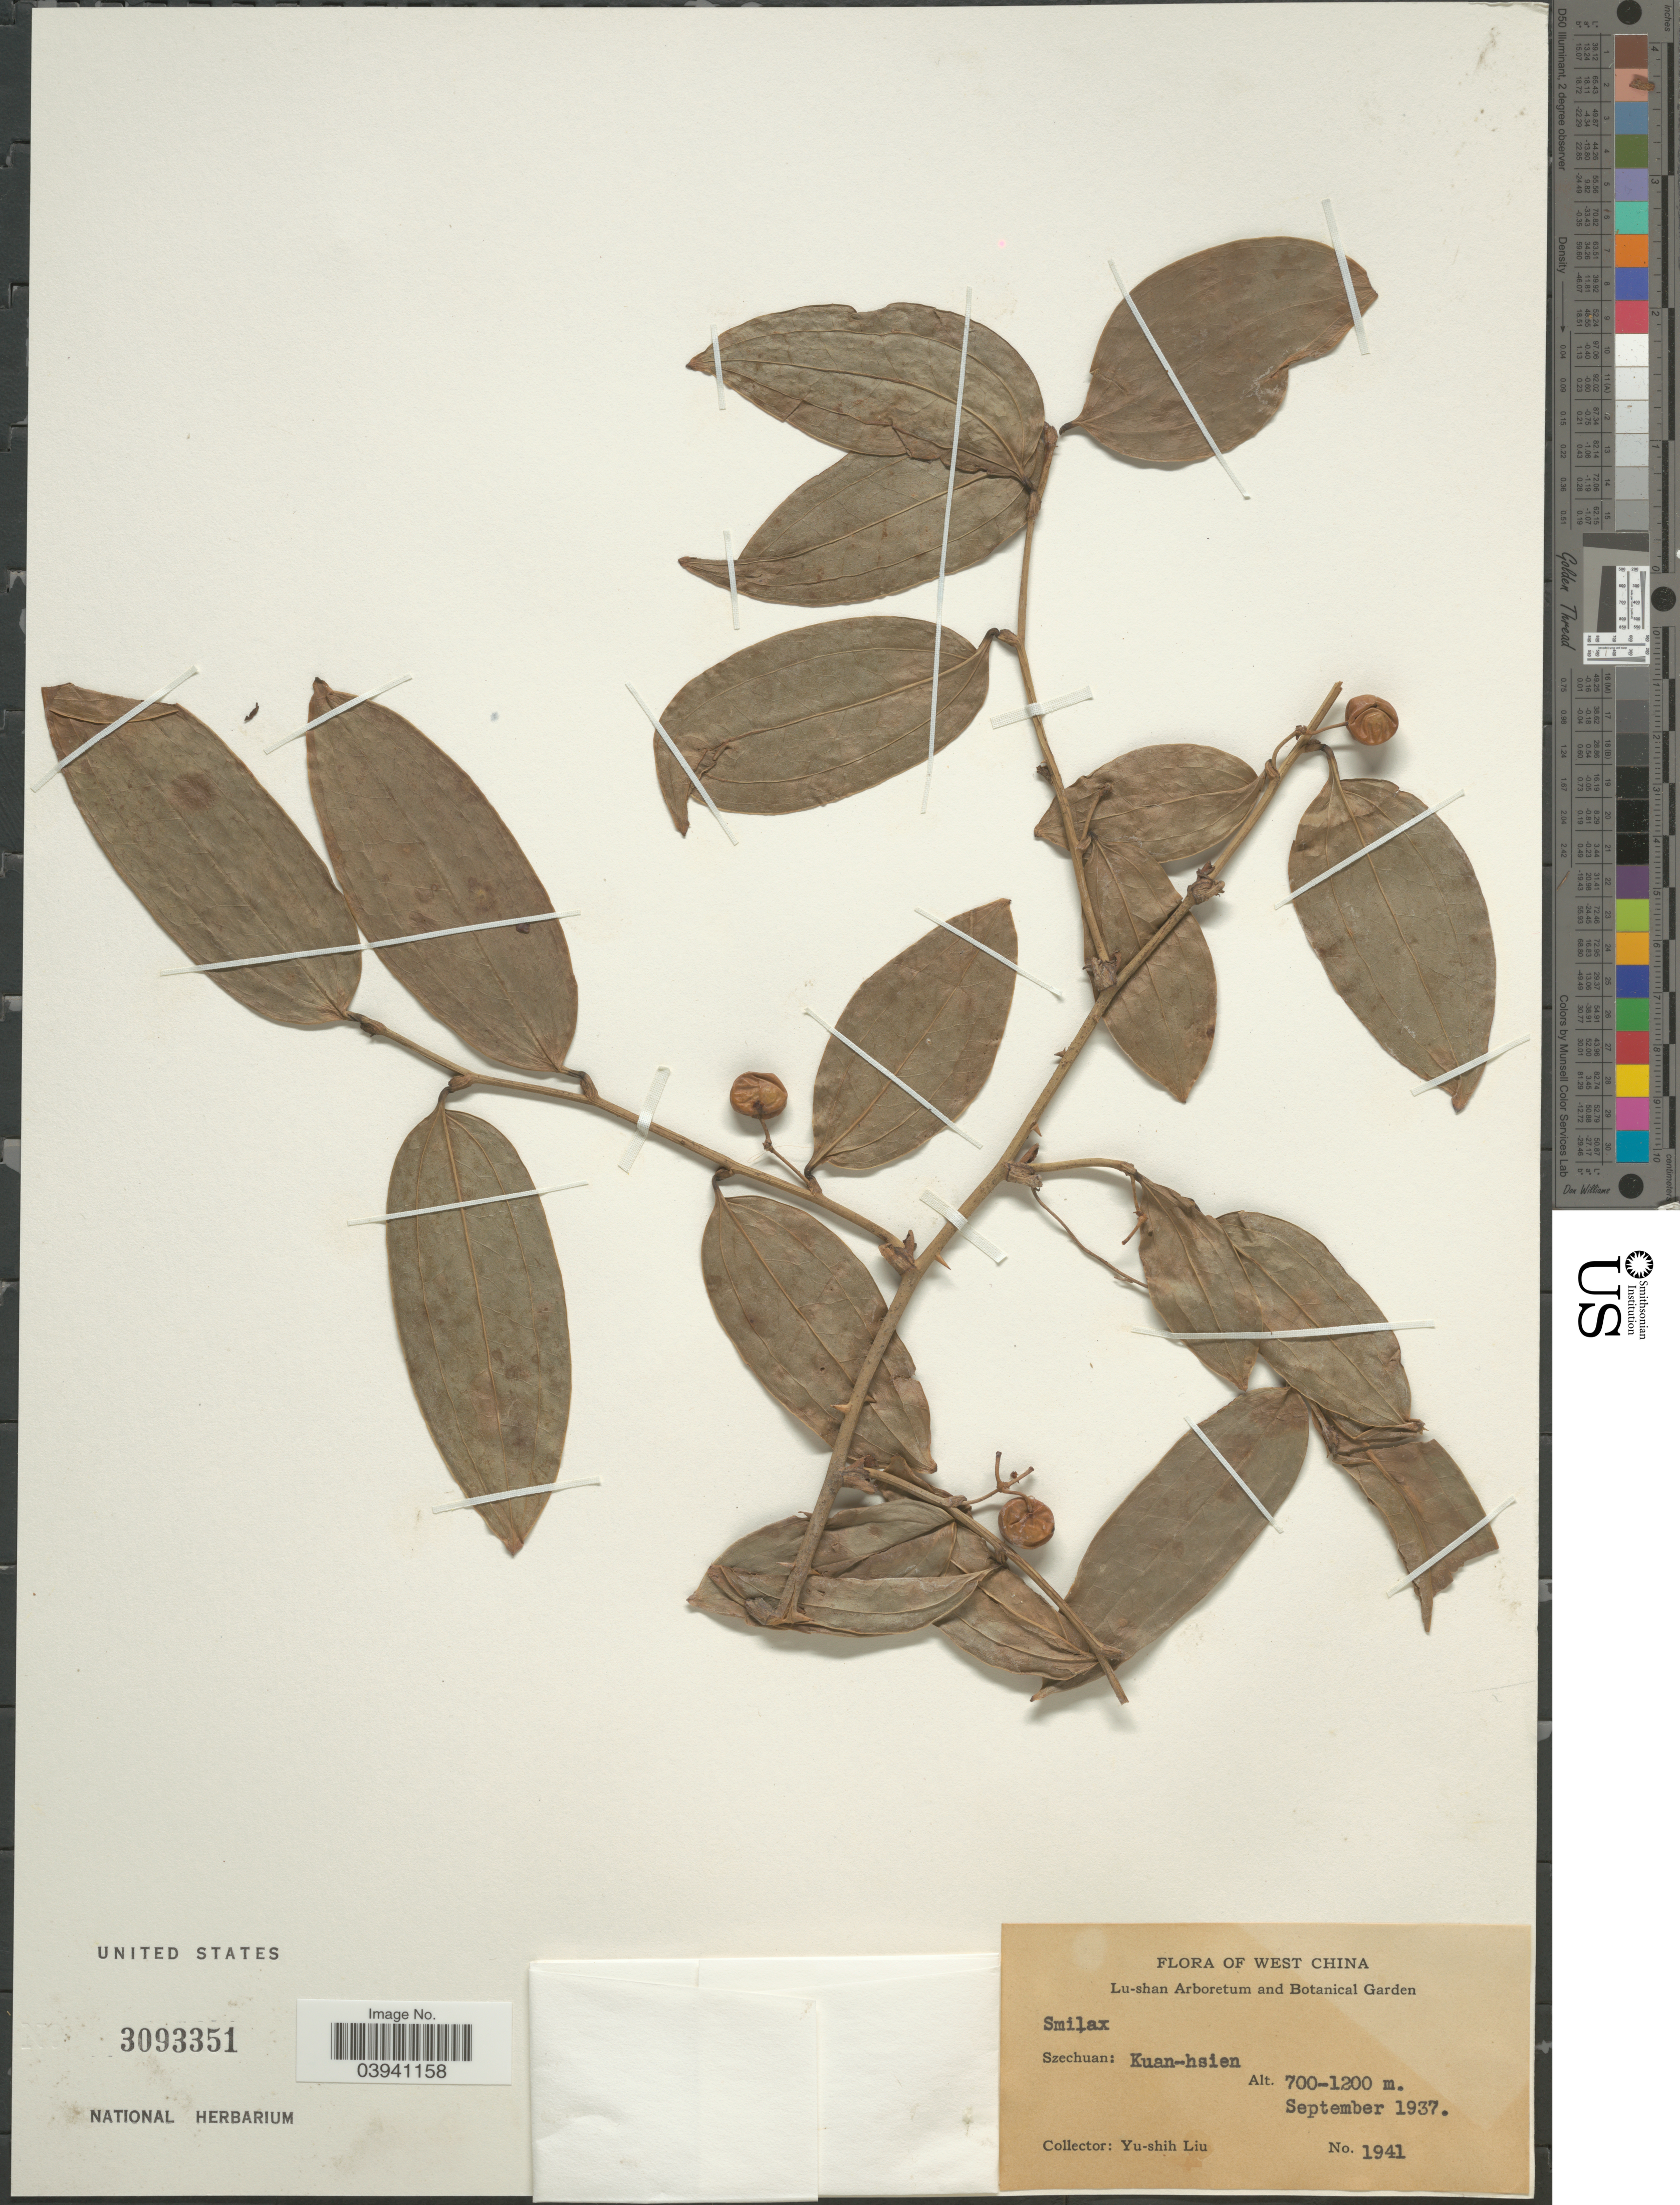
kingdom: Plantae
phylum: Tracheophyta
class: Liliopsida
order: Liliales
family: Smilacaceae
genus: Smilax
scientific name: Smilax sp.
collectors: Y.-S. Liu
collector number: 1941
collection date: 1937-09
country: China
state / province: Sichuan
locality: West China. Szechuan: Kuan-hsien.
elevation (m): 700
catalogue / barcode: US 3093351